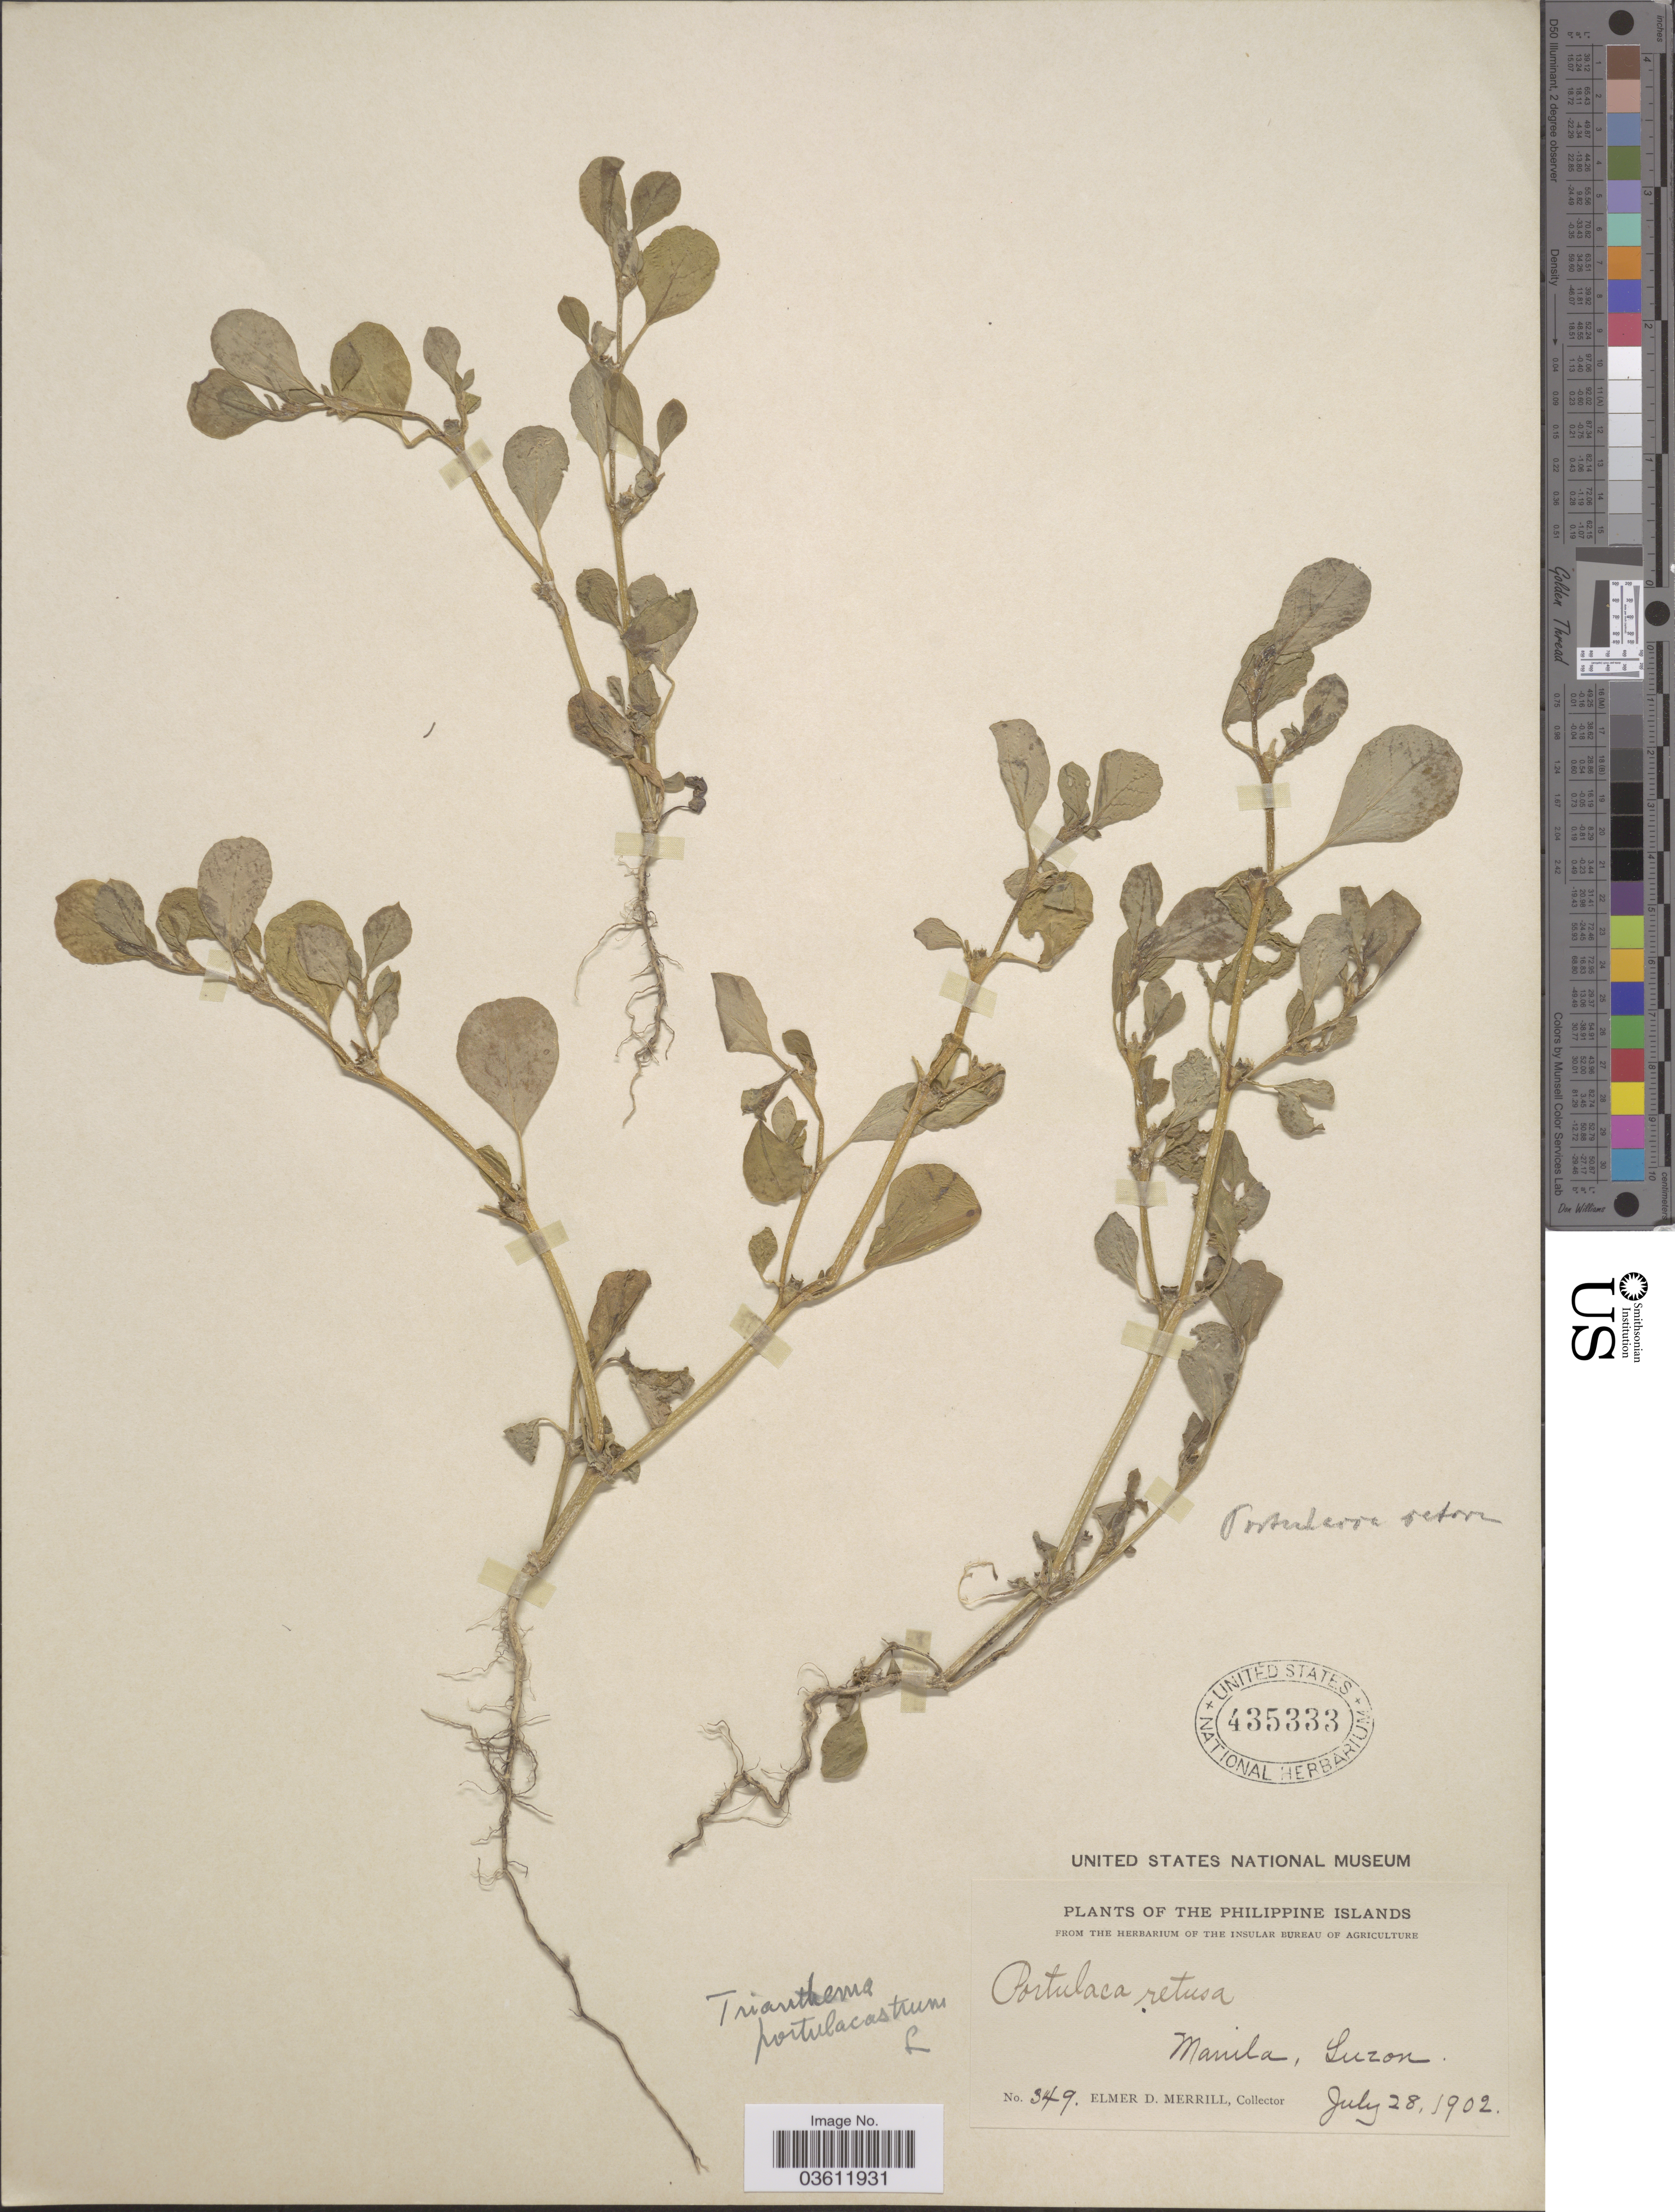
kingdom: Plantae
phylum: Tracheophyta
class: Magnoliopsida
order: Caryophyllales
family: Aizoaceae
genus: Trianthema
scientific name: Trianthema portulacastrum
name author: L.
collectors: E. D. Merrill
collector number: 349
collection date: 1902-07-28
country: Philippines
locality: Manila, Luzon.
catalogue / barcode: US 435333